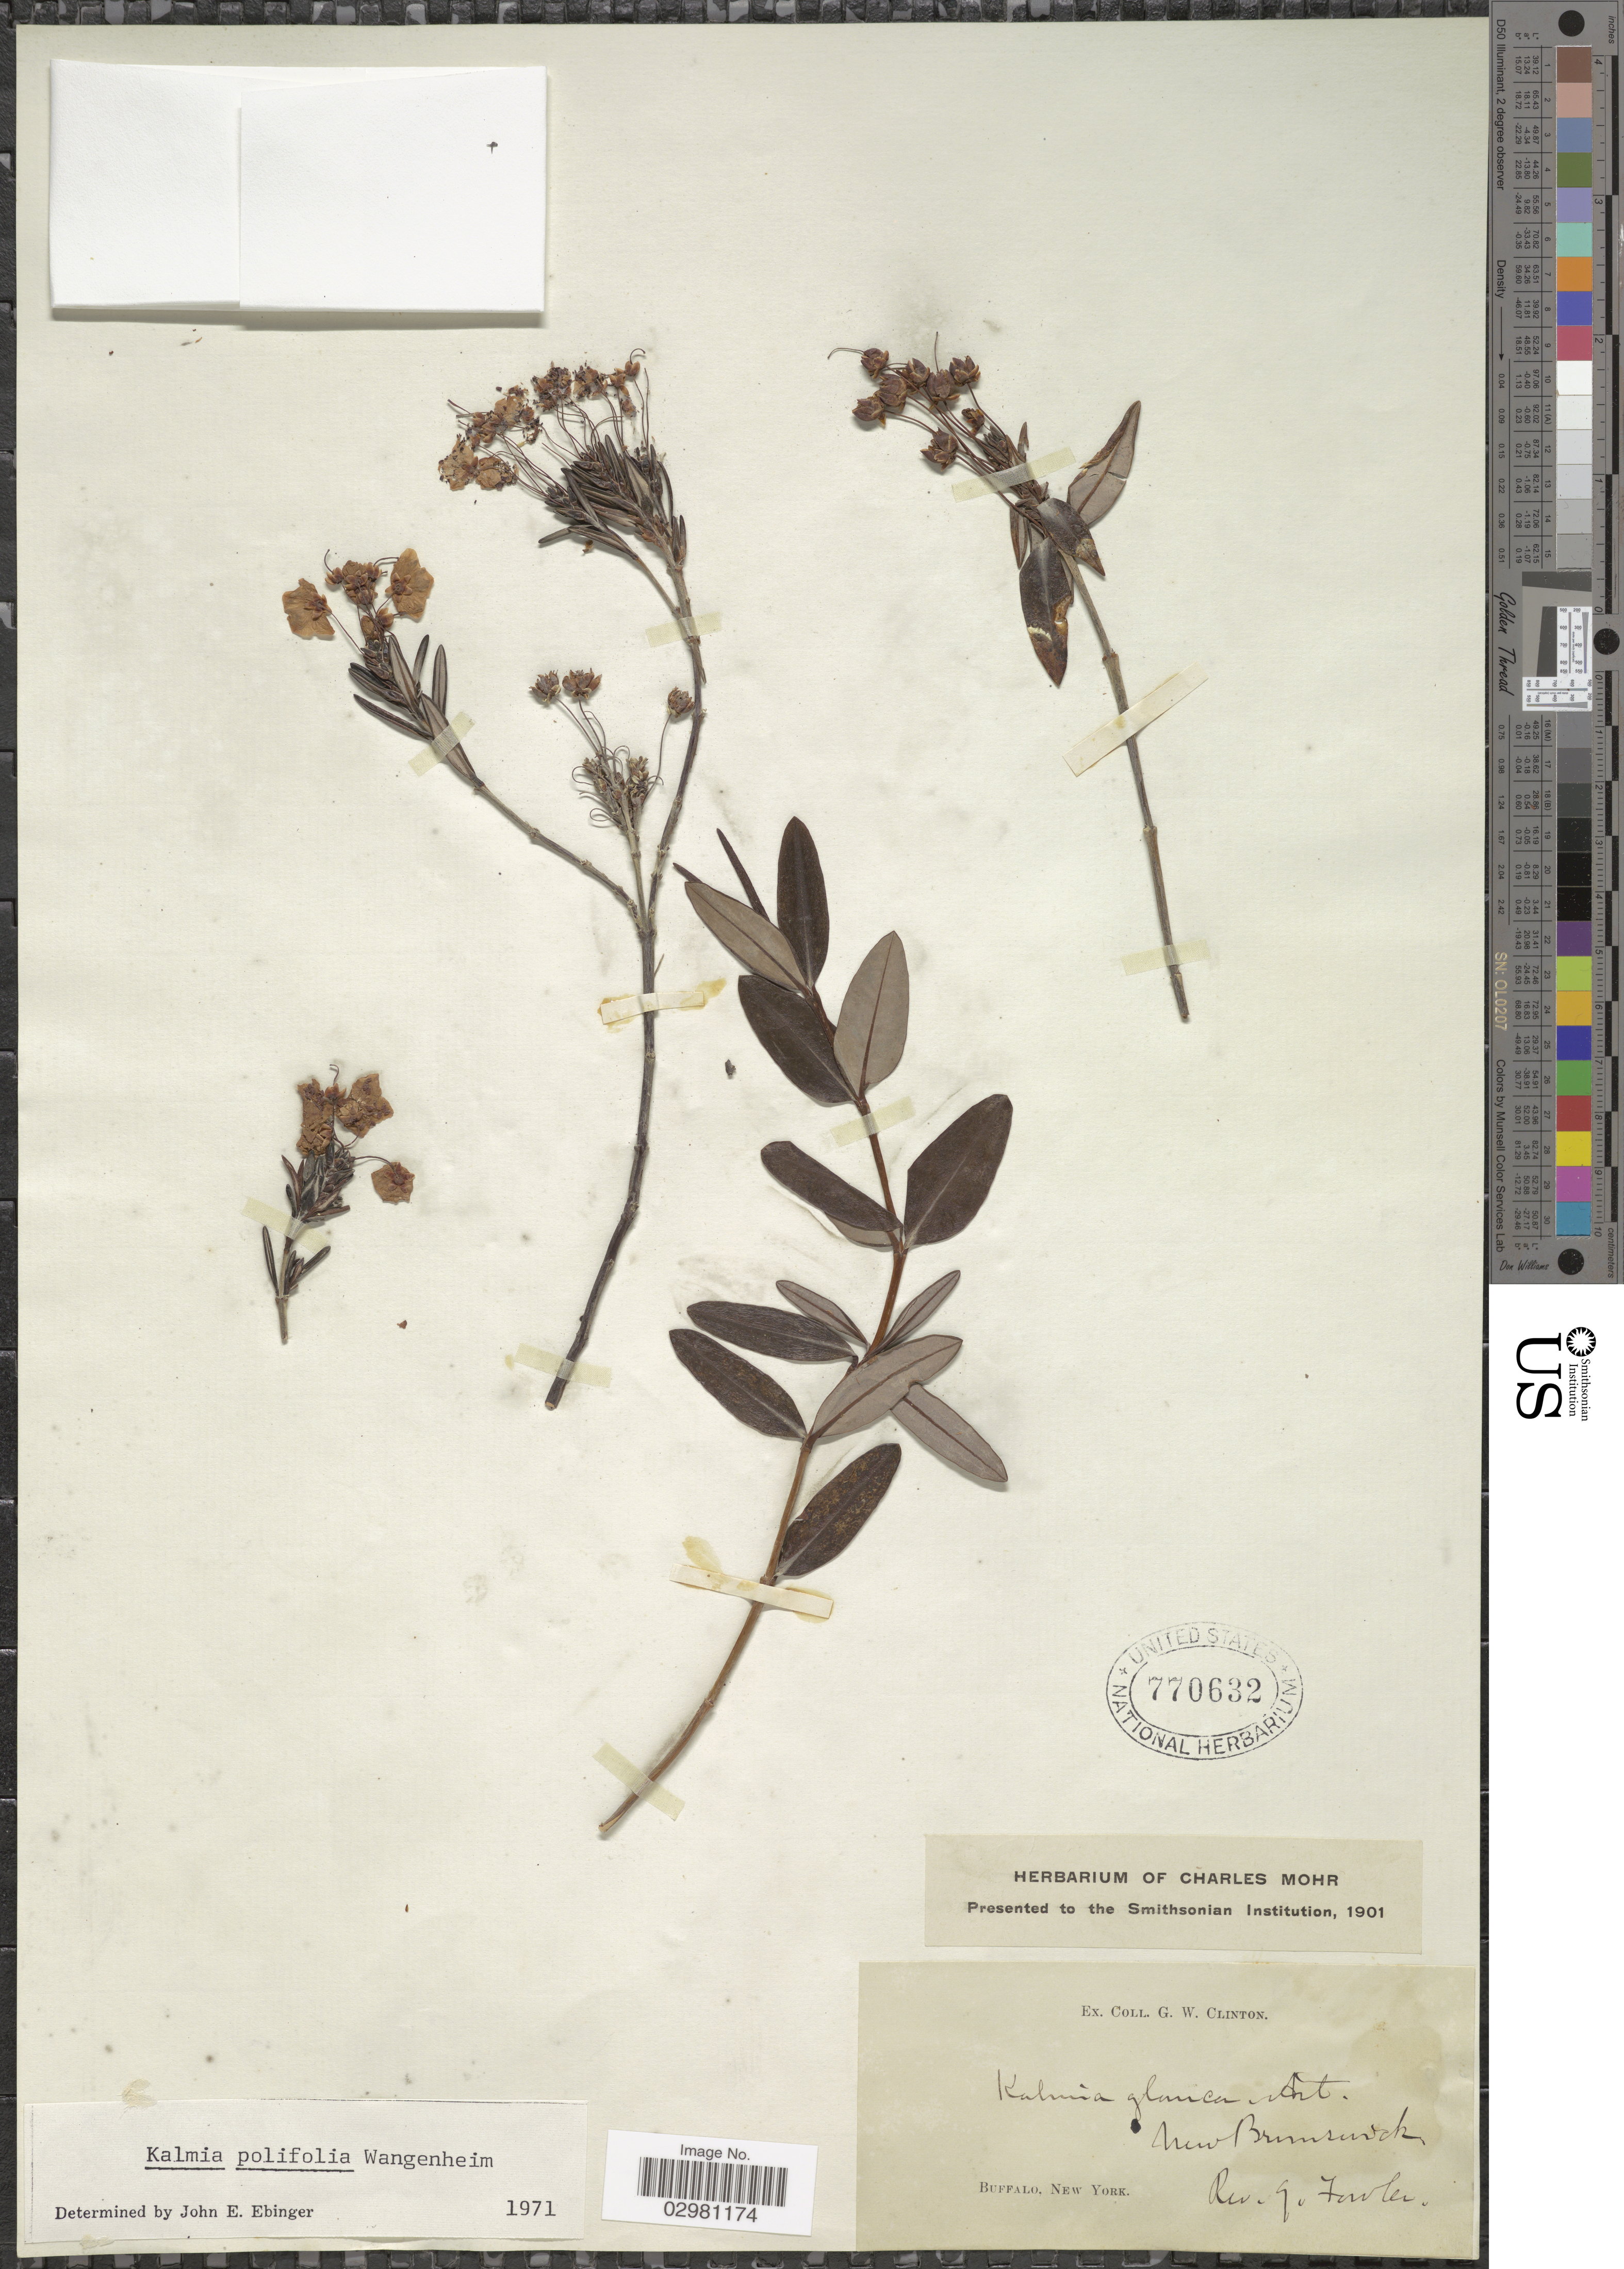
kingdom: Plantae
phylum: Tracheophyta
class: Magnoliopsida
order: Ericales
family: Ericaceae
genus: Kalmia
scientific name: Kalmia polifolia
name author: Wangenh.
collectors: J. Fowler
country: Canada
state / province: New Brunswick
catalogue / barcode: US 770632